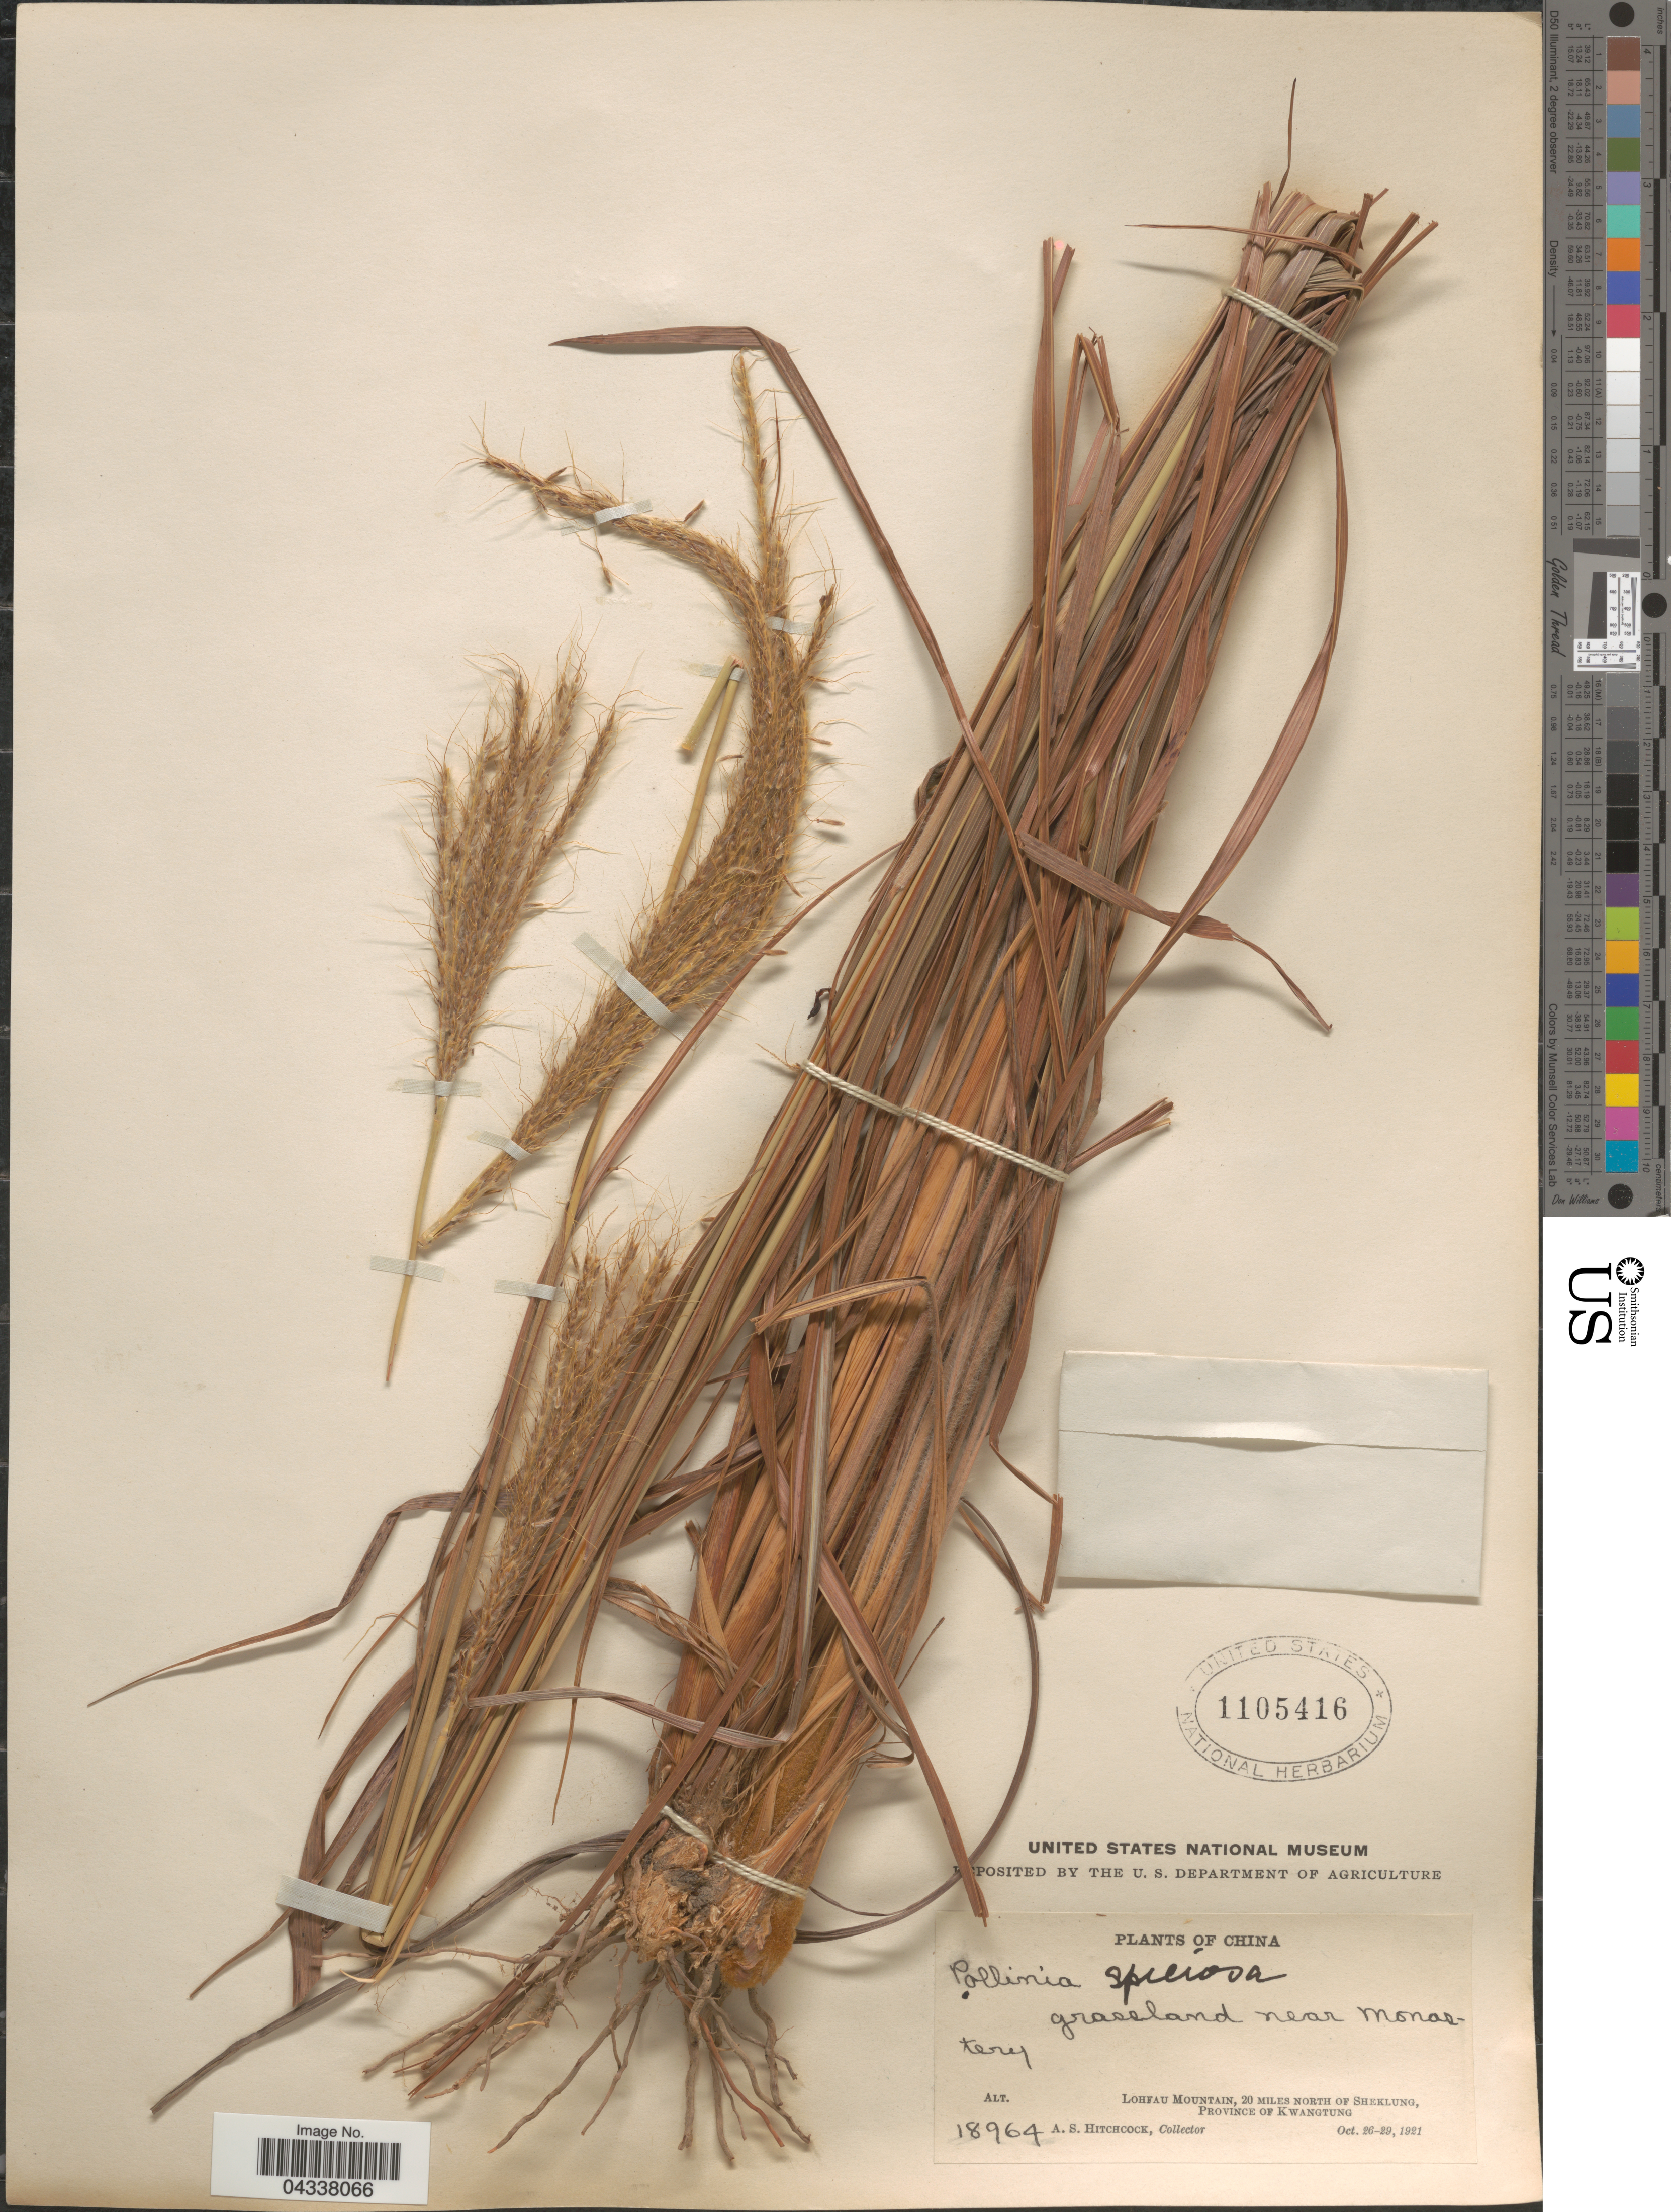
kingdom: Plantae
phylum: Tracheophyta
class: Liliopsida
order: Poales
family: Poaceae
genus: Pseudopogonatherum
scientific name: Pseudopogonatherum speciosum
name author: (Debeaux) Ohwi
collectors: A. S. Hitchcock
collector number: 18964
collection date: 1921-10-26/1921-10-29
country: China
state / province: Guangdong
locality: Lohfau Mountain, 20 miles North of Sheklung, Province of Kwangtung.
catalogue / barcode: US 1105416